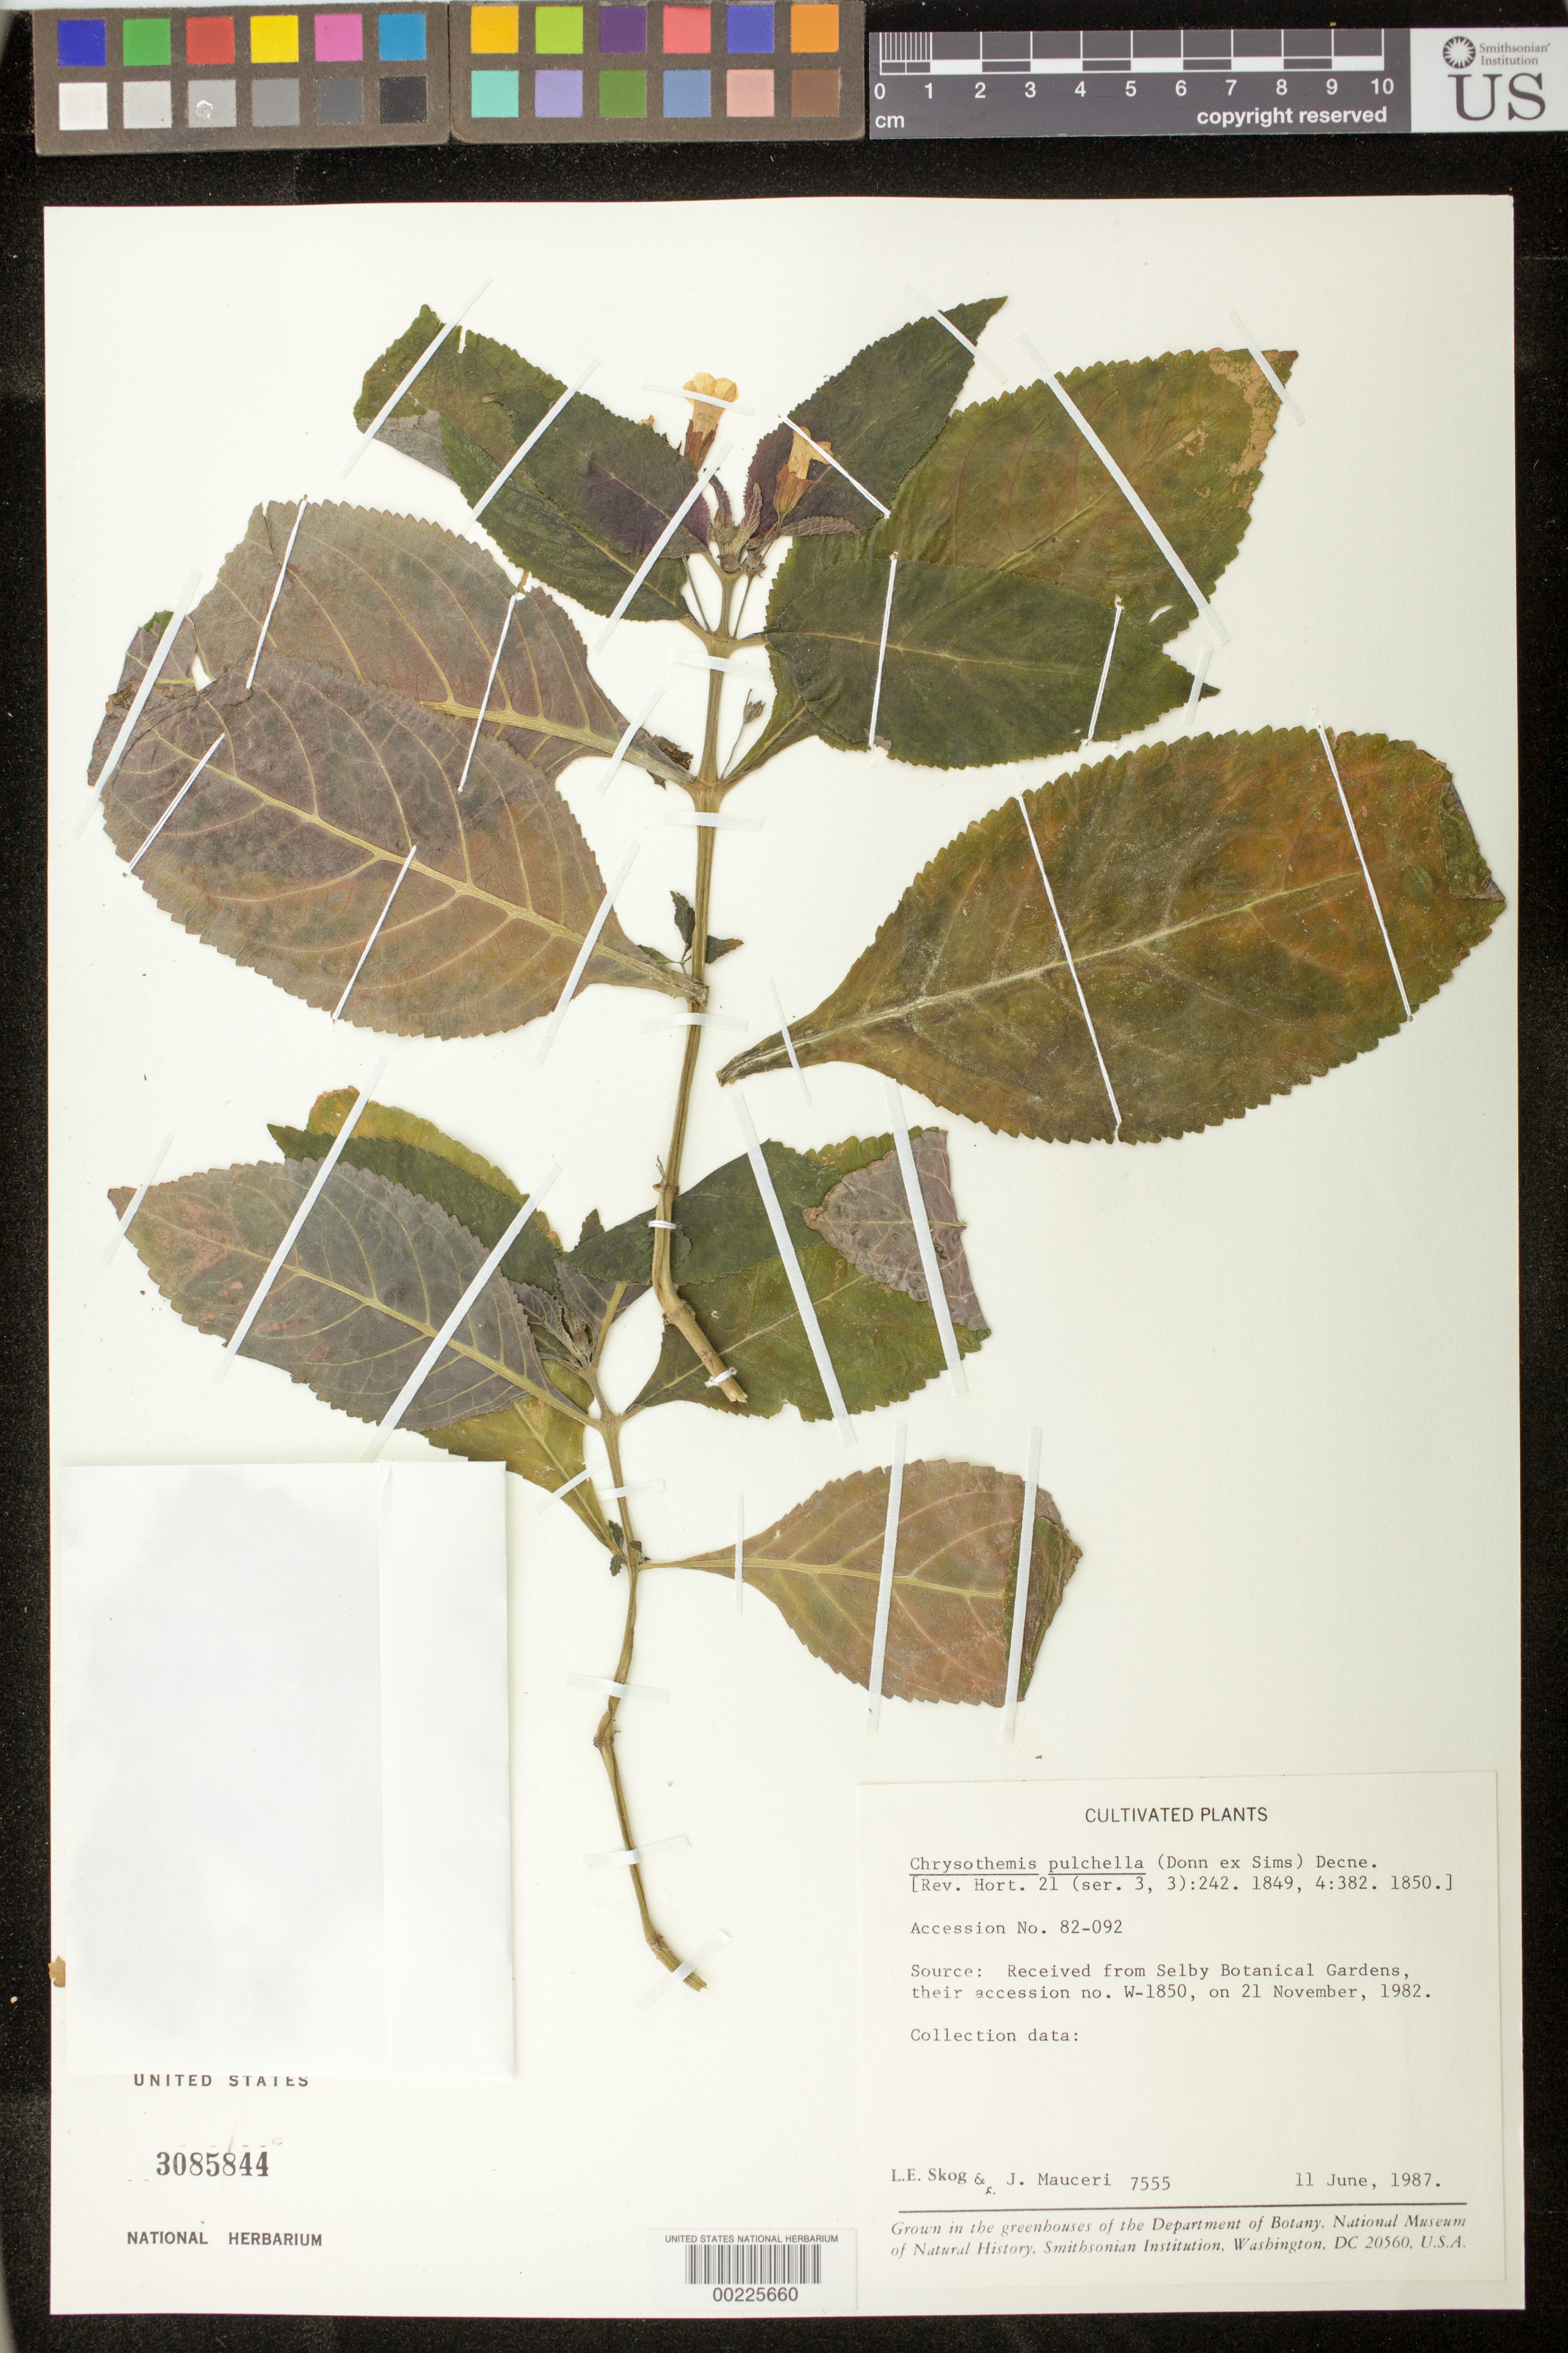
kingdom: Plantae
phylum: Tracheophyta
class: Magnoliopsida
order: Lamiales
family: Gesneriaceae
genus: Chrysothemis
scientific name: Chrysothemis pulchella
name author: (Donn ex Sims) Decne.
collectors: L. E. Skog & J. Mauceri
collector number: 7555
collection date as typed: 11 Jun 1987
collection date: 1987-06-11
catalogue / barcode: US 3085844